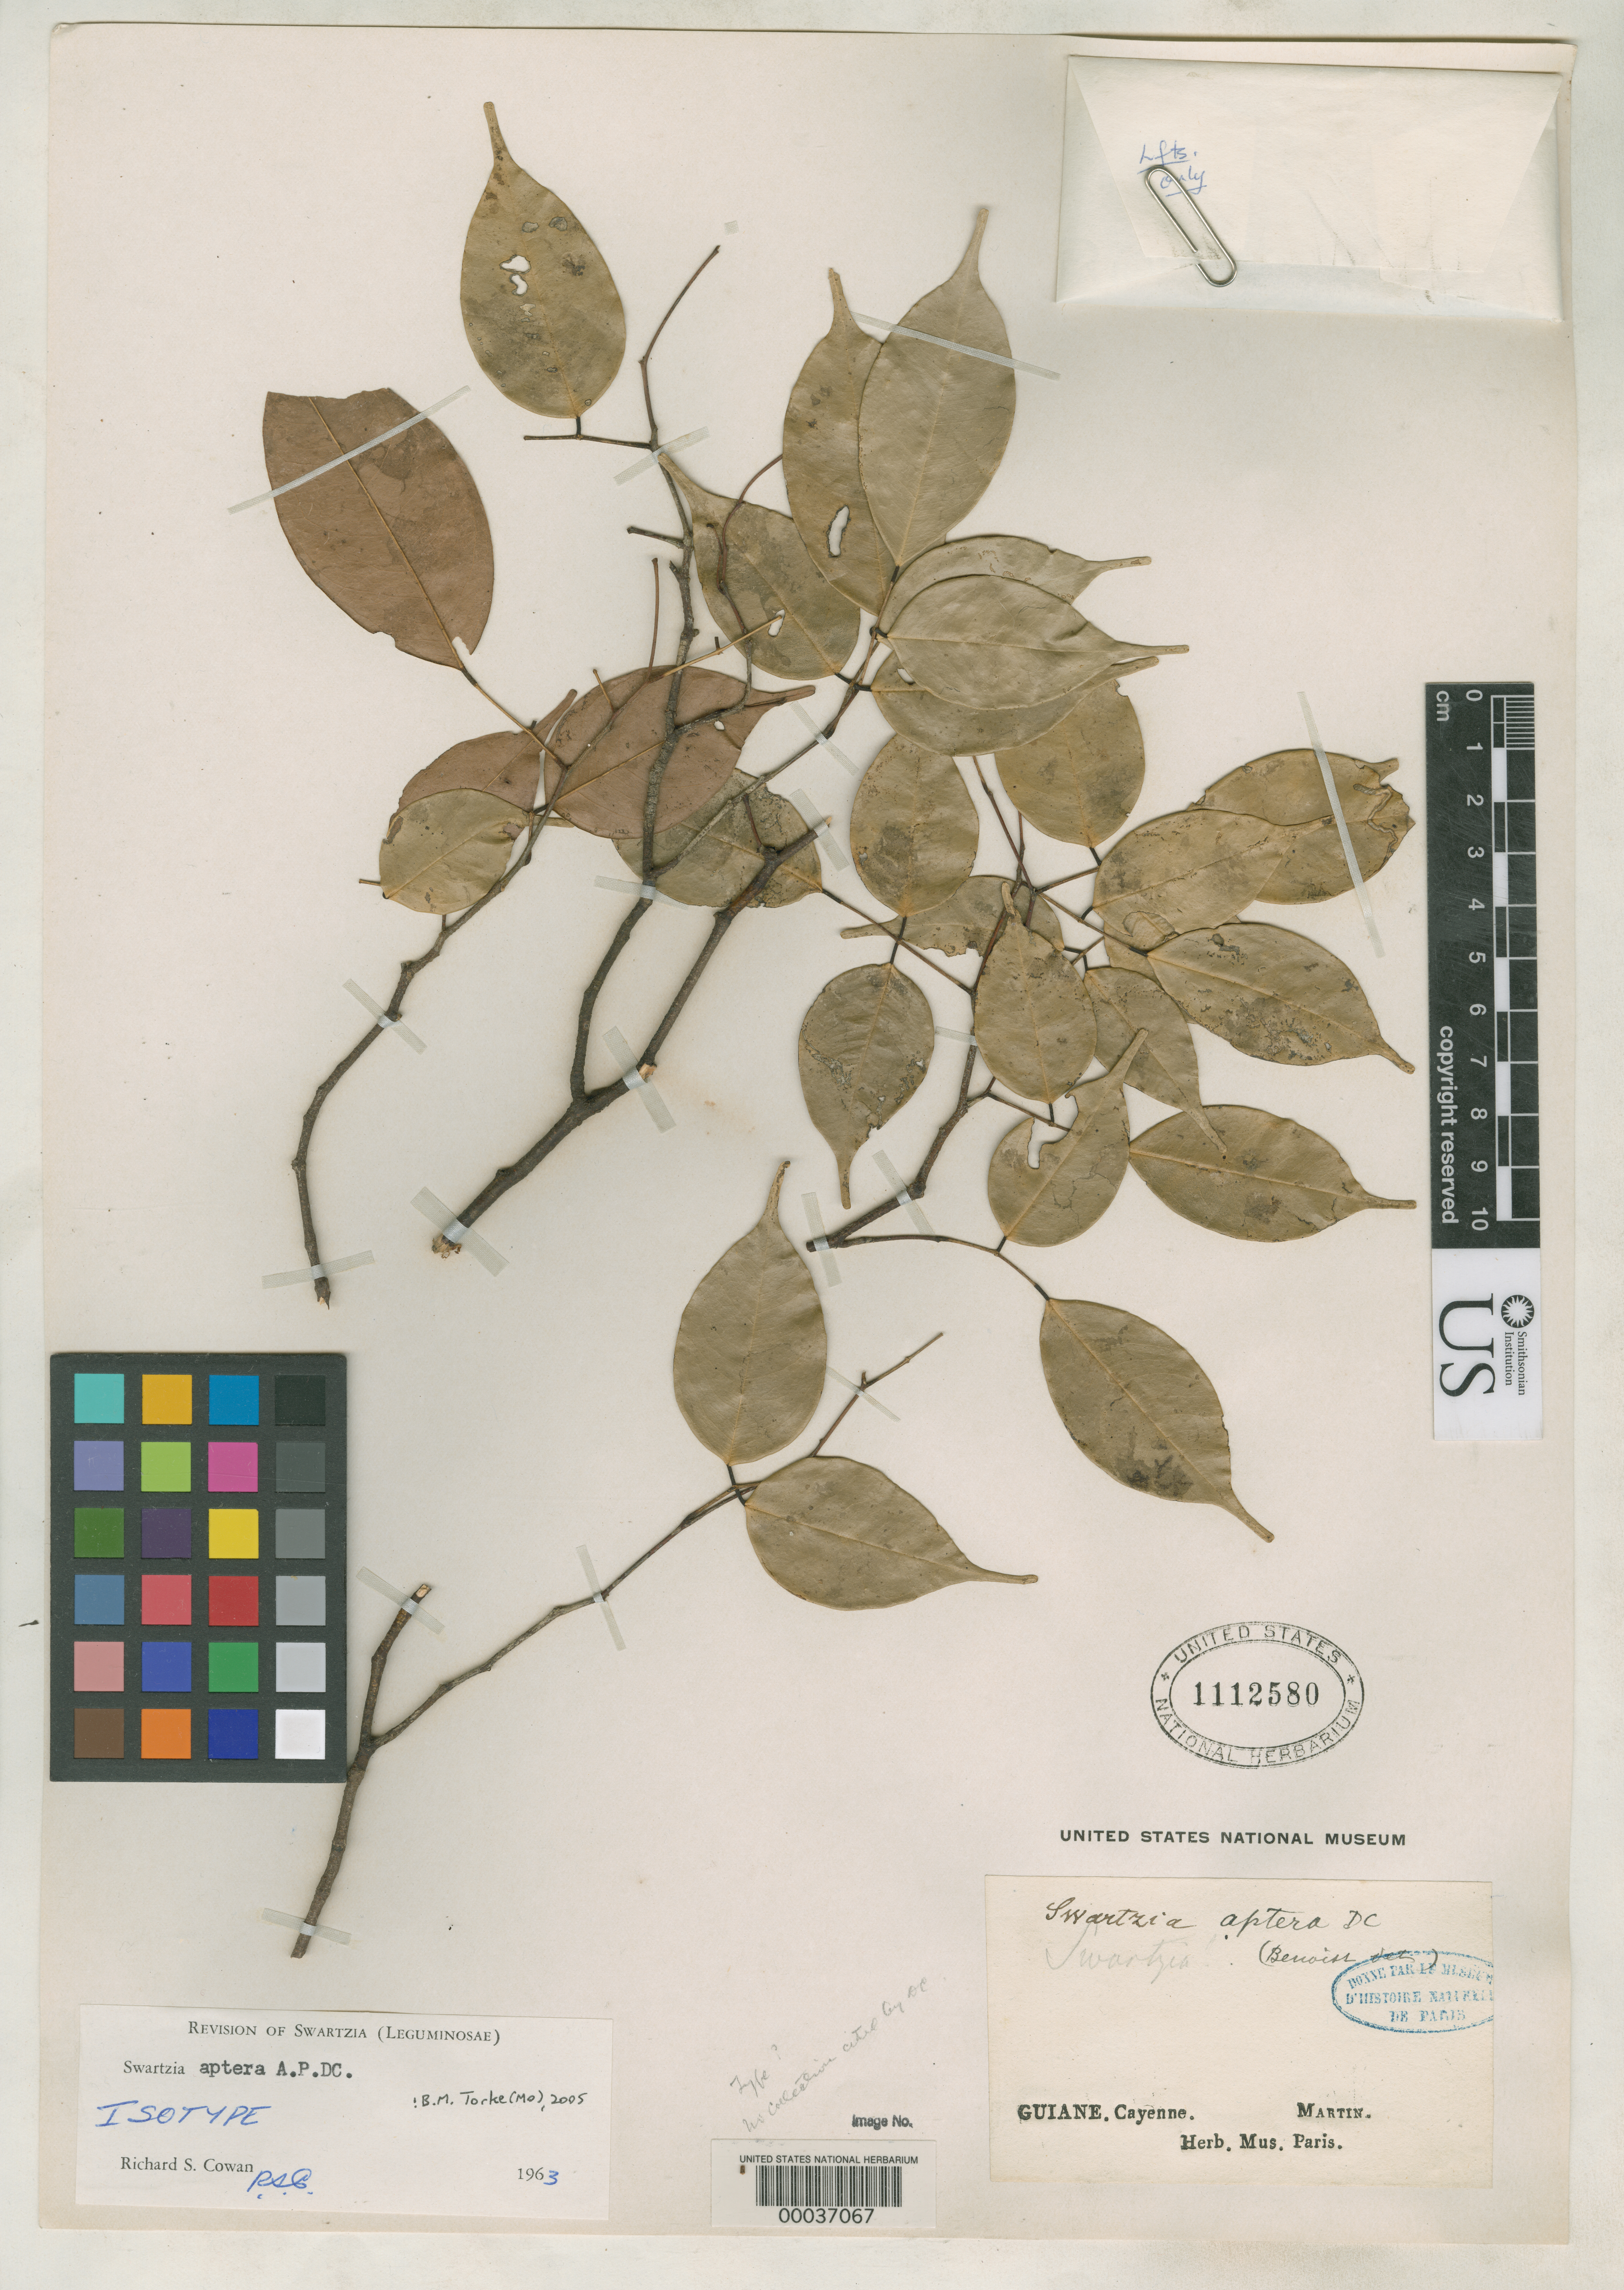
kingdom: Plantae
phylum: Tracheophyta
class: Magnoliopsida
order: Fabales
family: Fabaceae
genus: Swartzia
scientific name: Swartzia aptera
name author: DC.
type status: Isotype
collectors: W. Martin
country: French Guiana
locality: Cayenne.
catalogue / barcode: US 112580